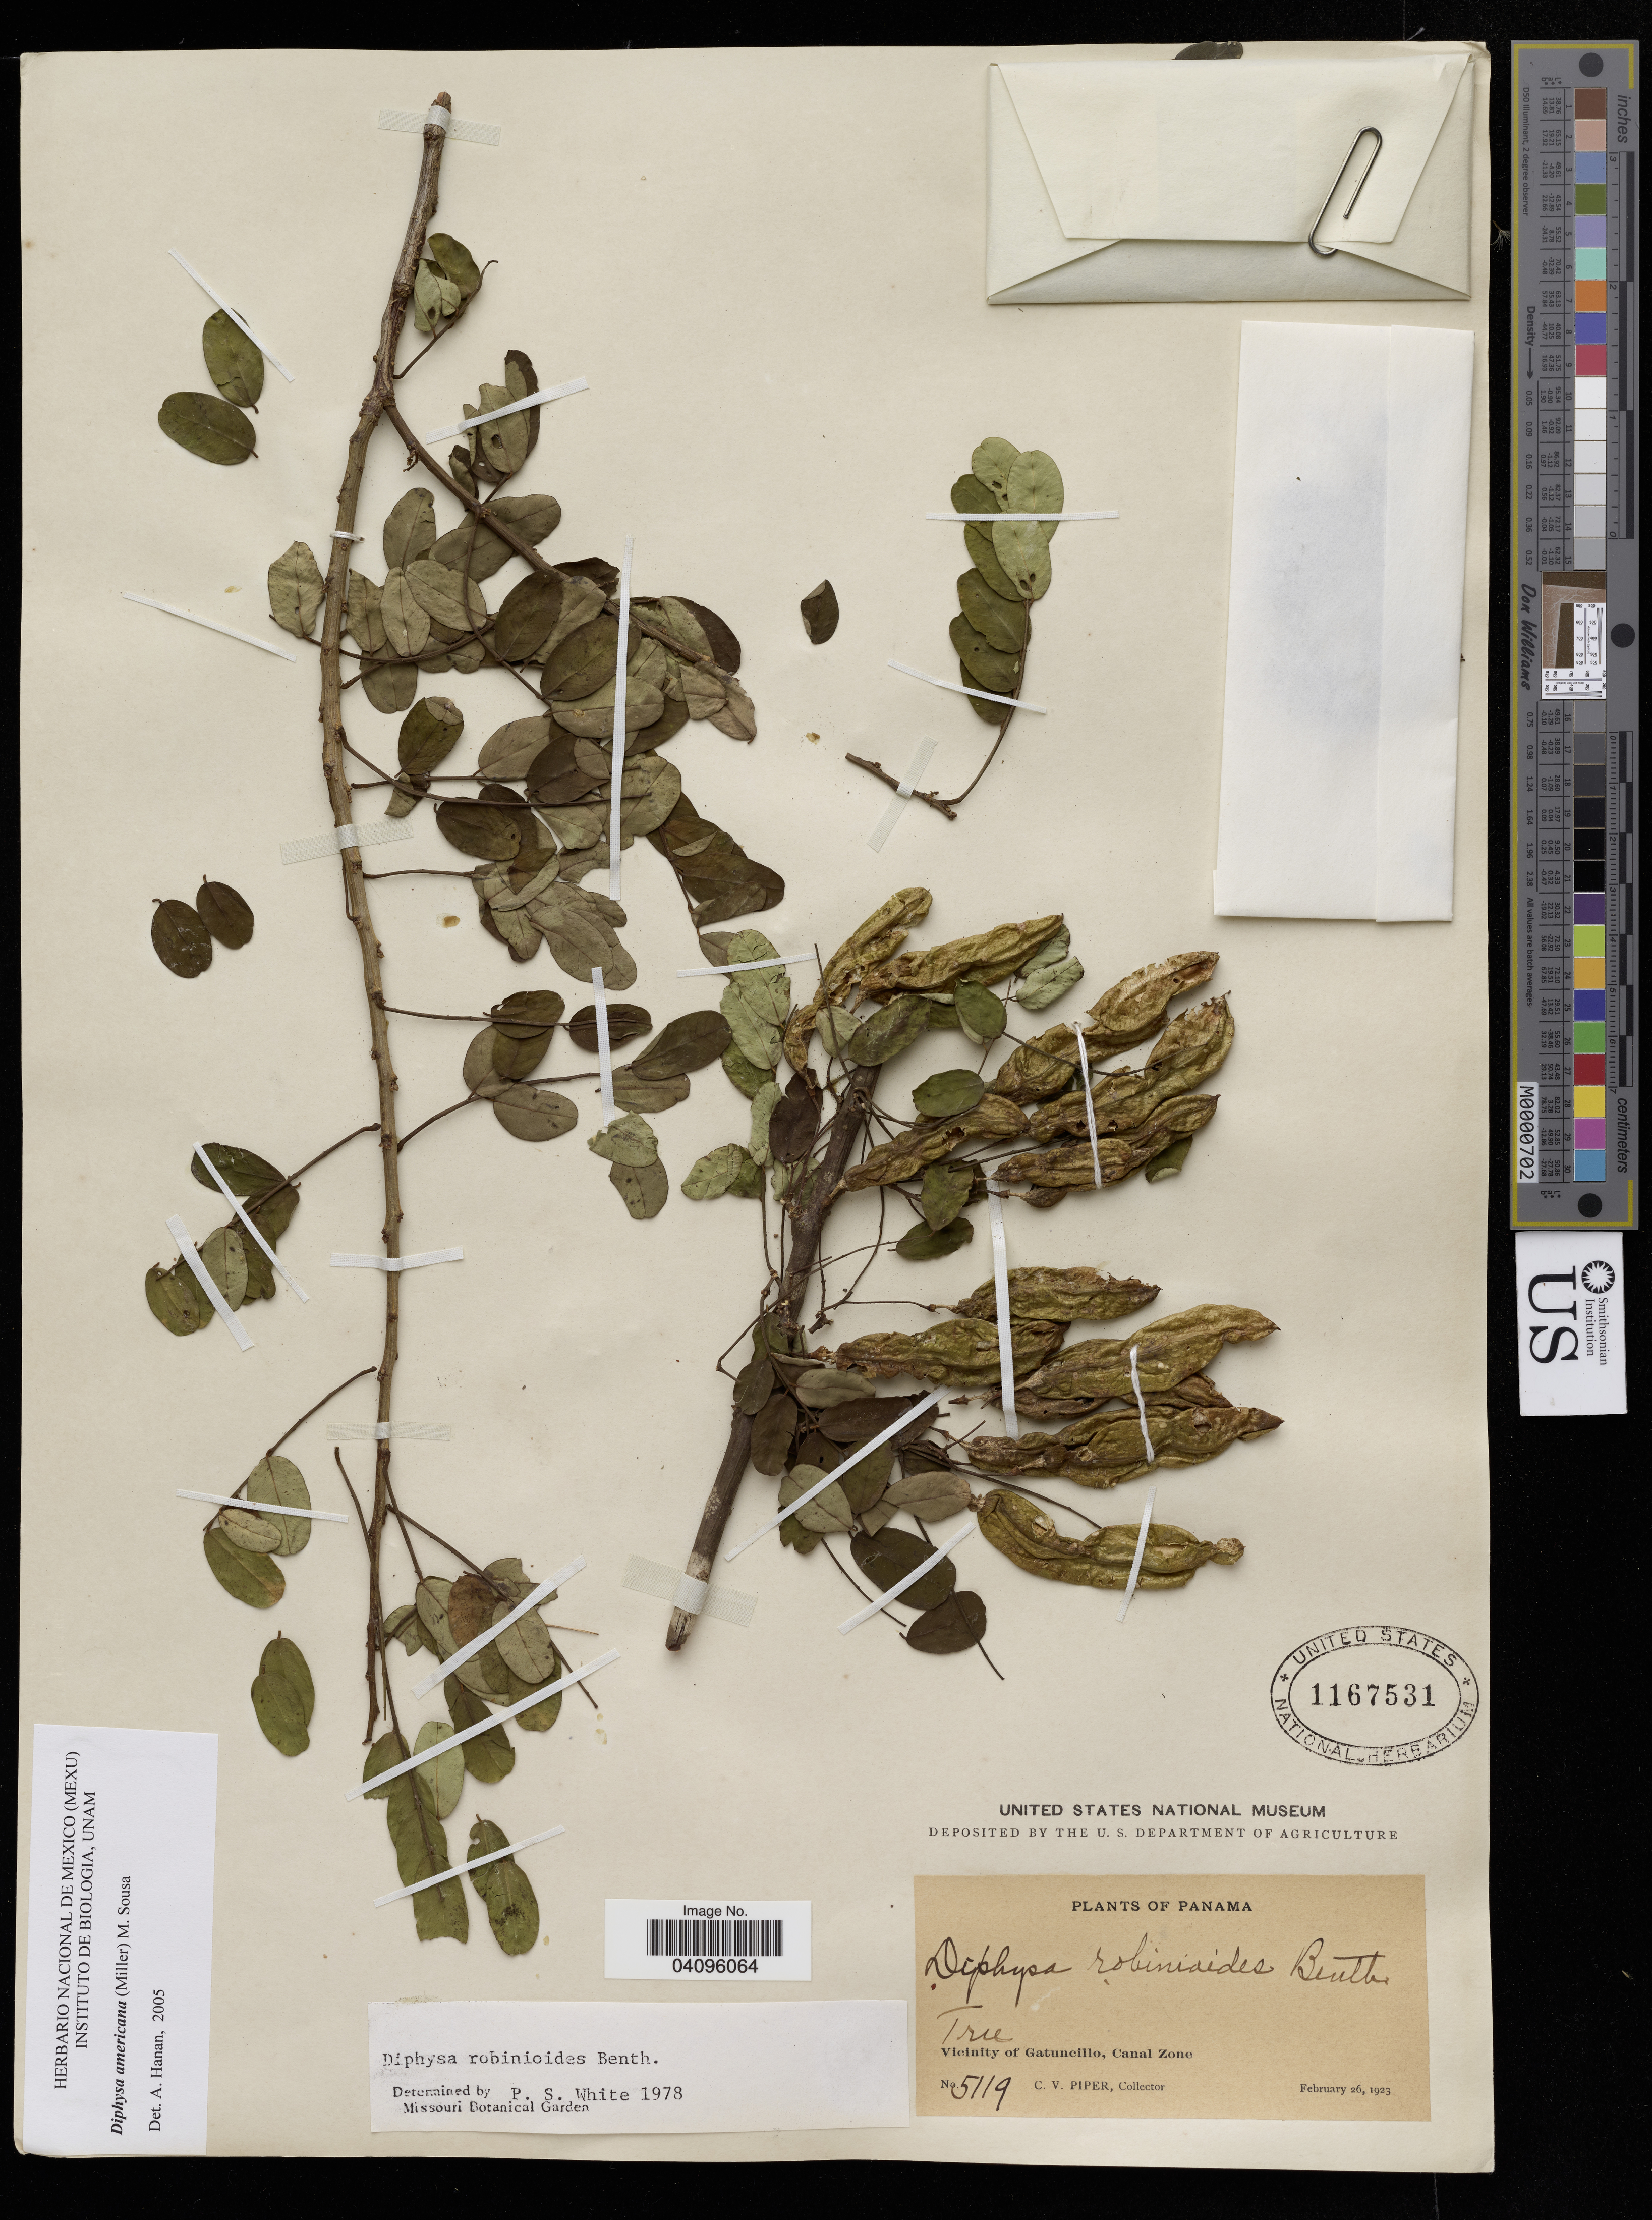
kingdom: Plantae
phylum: Tracheophyta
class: Magnoliopsida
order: Fabales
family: Fabaceae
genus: Diphysa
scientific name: Diphysa americana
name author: (Mill.) M. Sousa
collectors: C. V. Piper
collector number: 5119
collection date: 1923-02-26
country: Panama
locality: Vicinity of Gatuncillo, Canal Zone.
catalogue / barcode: US 1167531